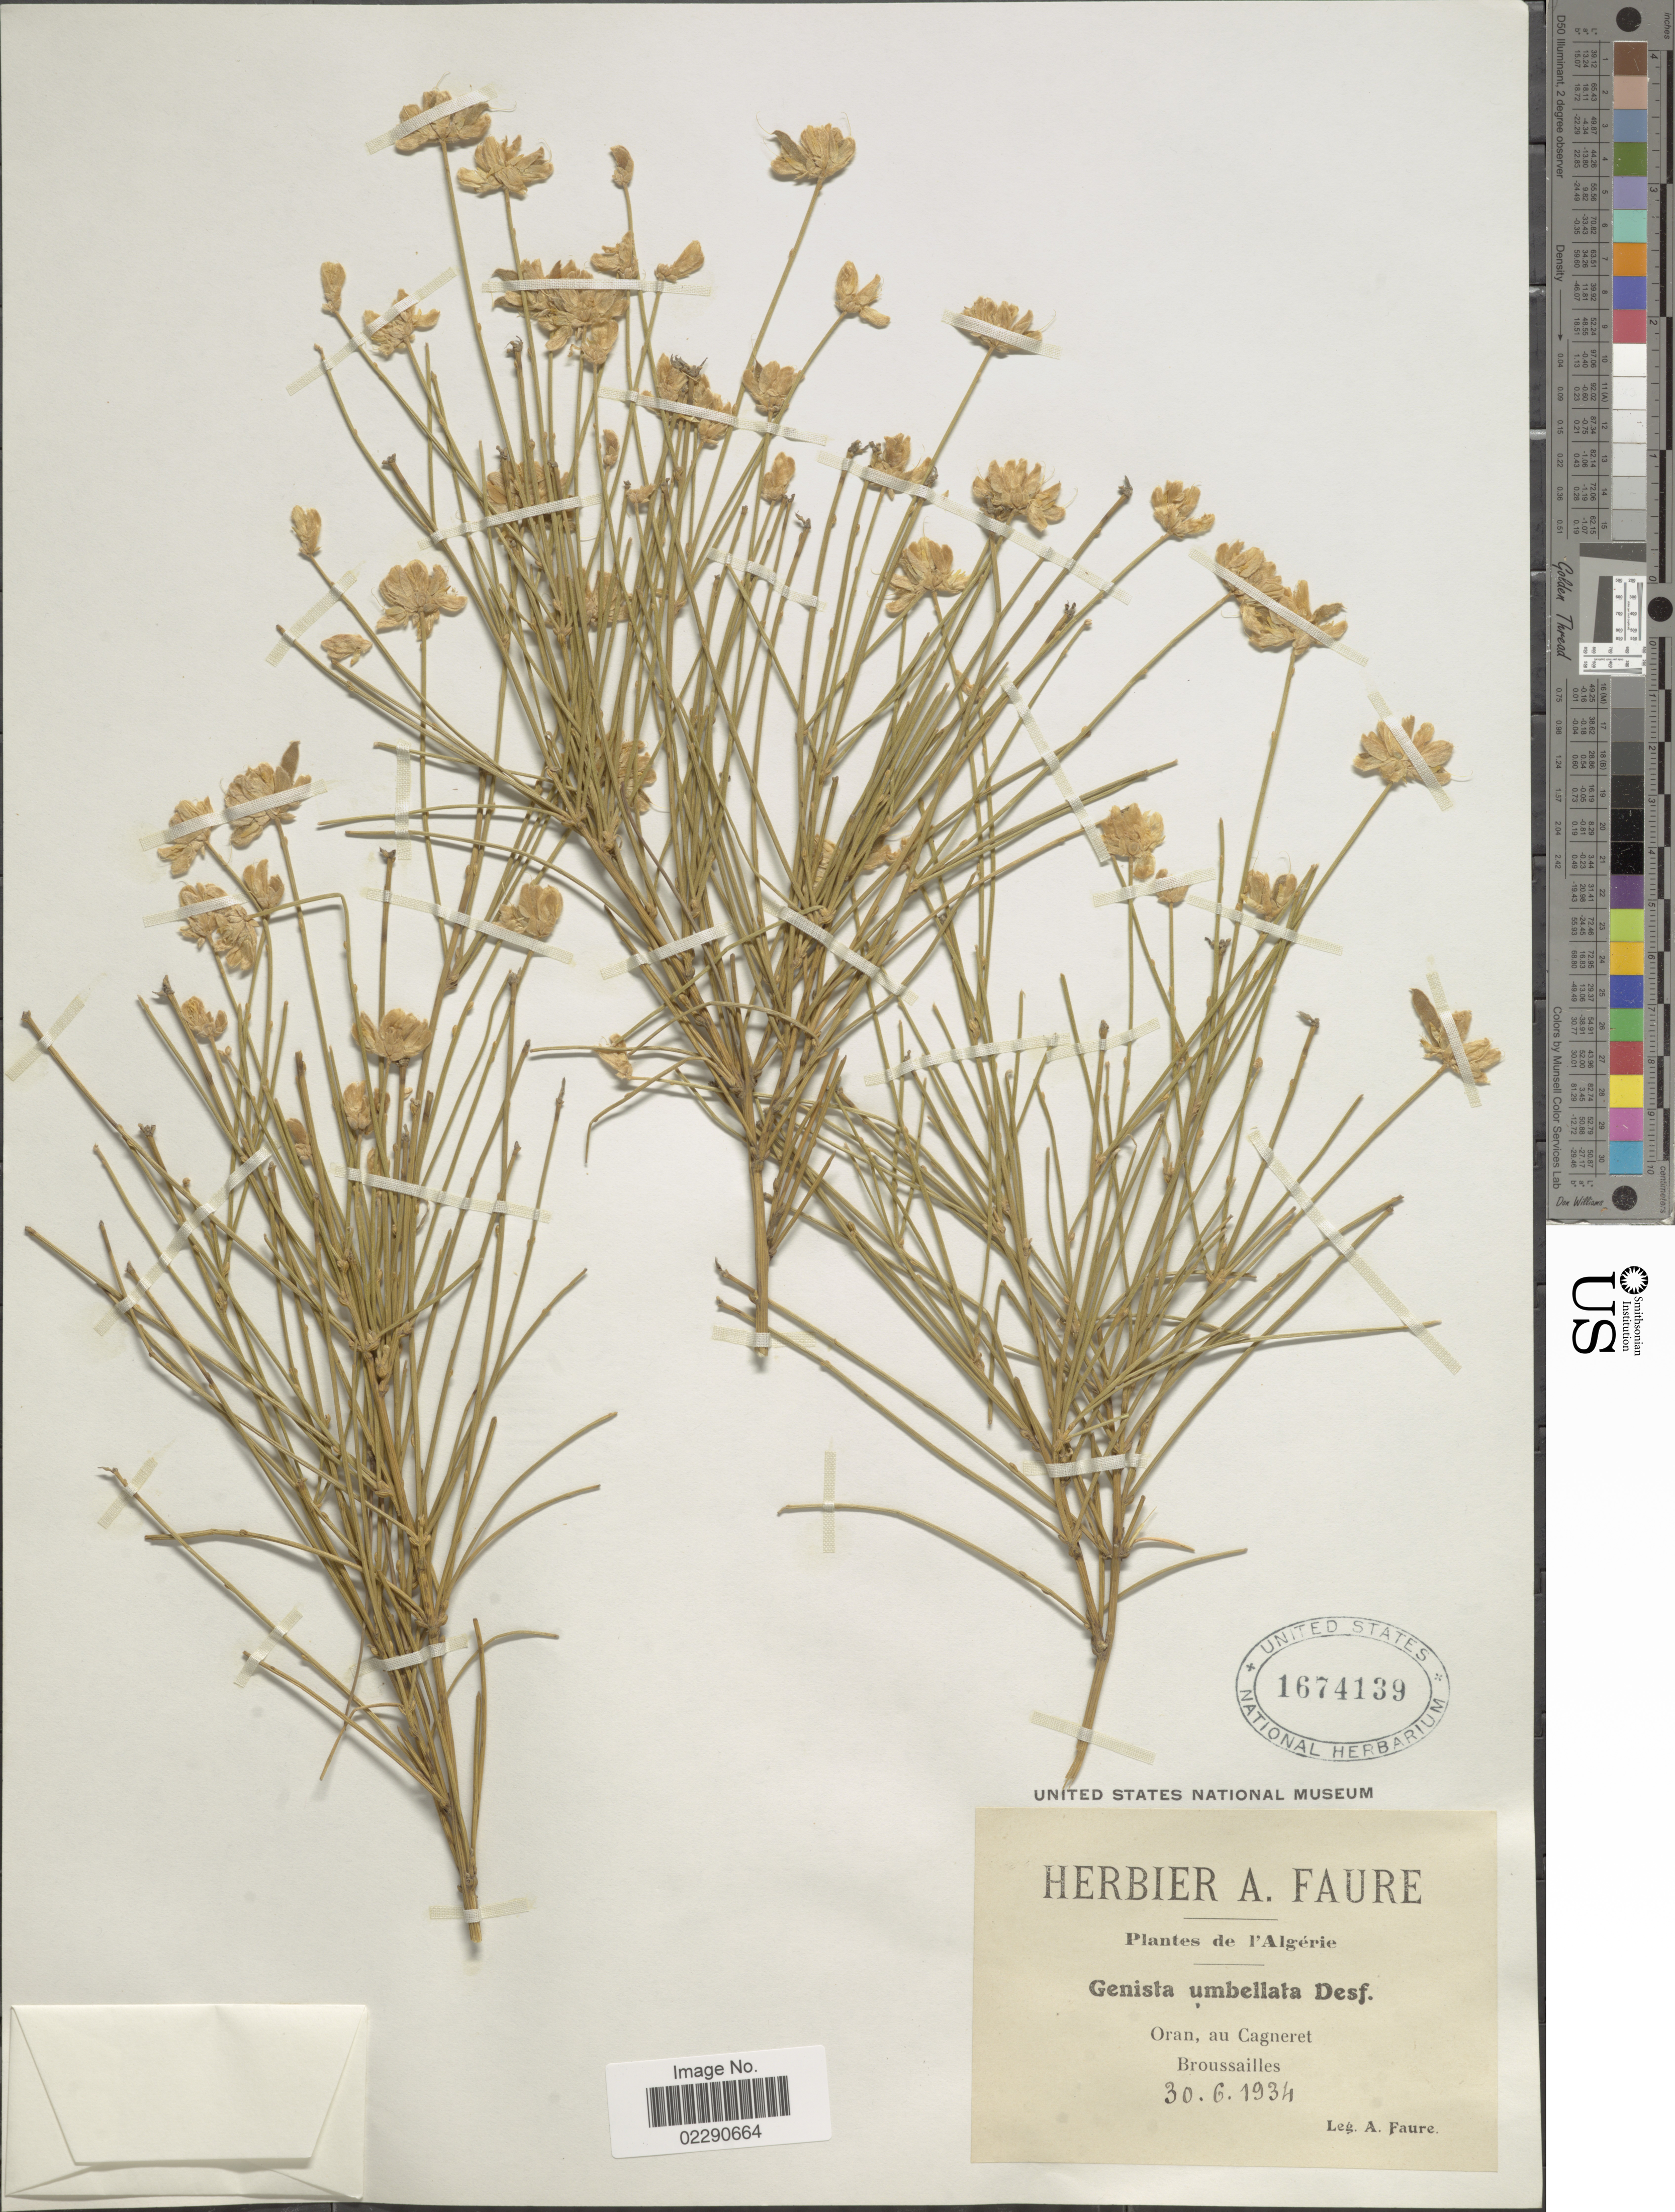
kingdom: Plantae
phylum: Tracheophyta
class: Magnoliopsida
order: Fabales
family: Fabaceae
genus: Genista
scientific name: Genista umbellata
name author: (L'Hér.) Poir.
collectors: A. Faure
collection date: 1934-06-30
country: Algeria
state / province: Oran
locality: Au Cagneret, Broussailles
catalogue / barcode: US 1674139